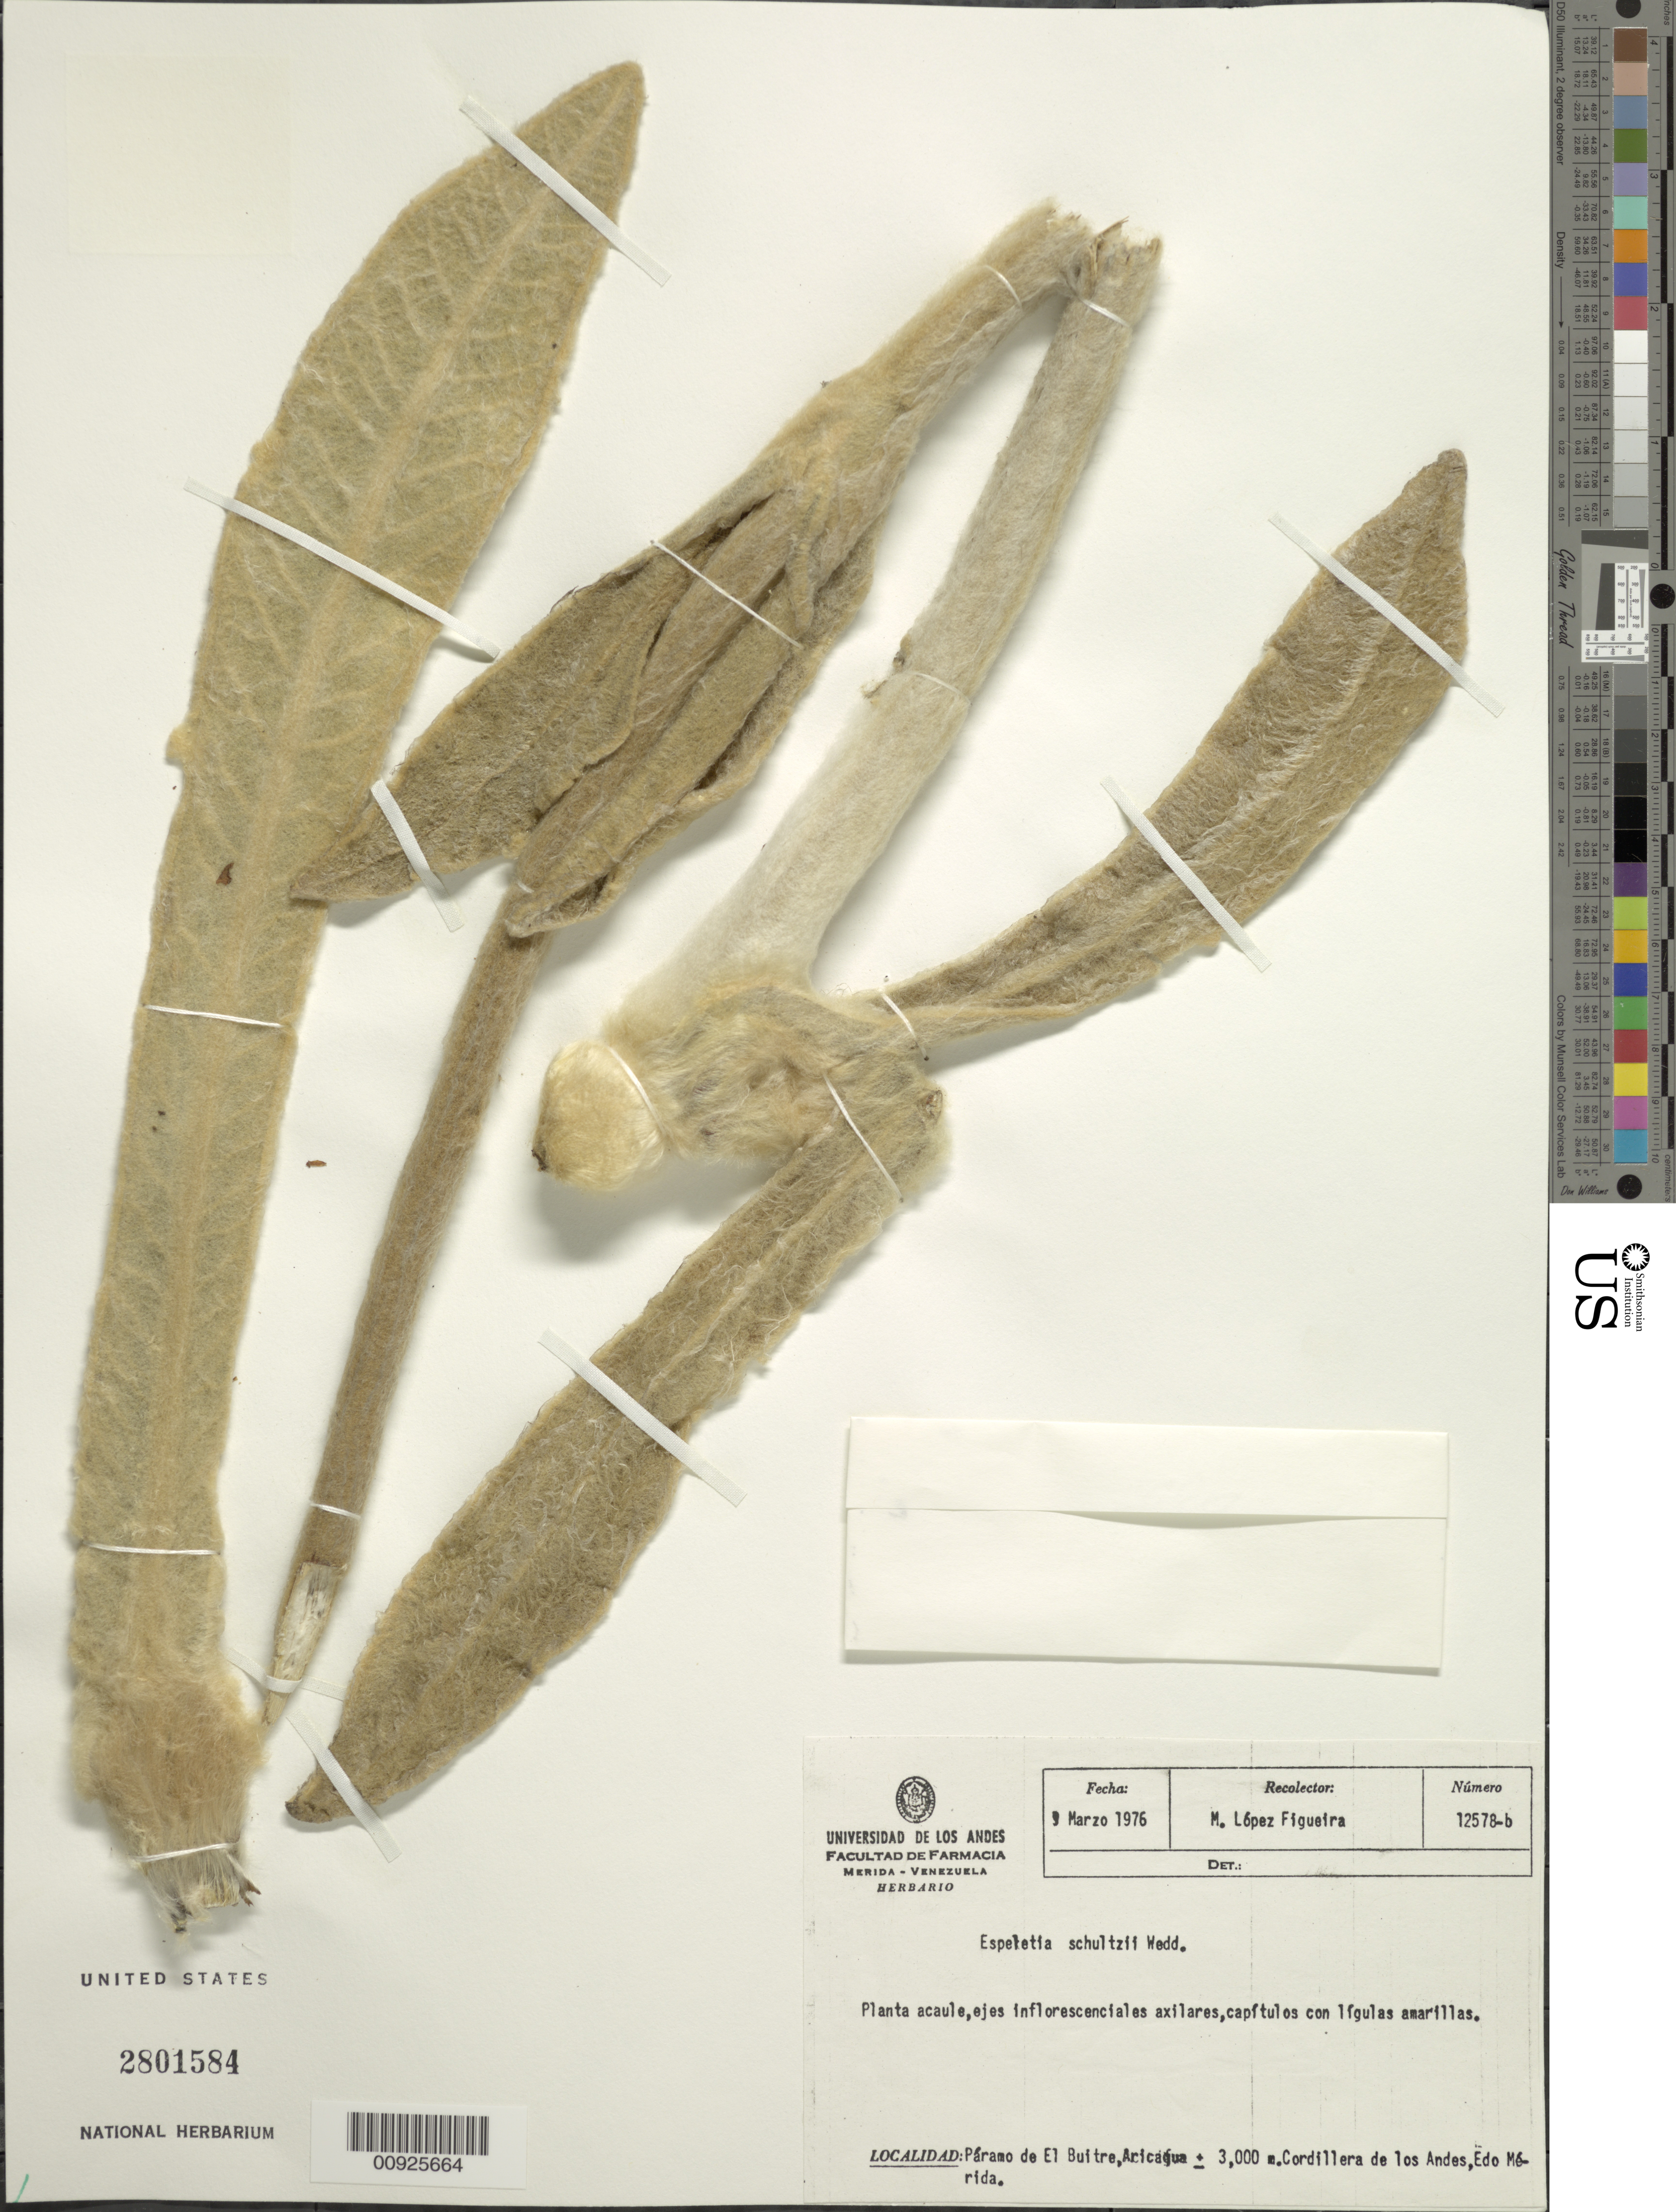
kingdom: Plantae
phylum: Tracheophyta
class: Magnoliopsida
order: Asterales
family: Asteraceae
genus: Espeletia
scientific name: Espeletia schultzii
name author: Wedd.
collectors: M. López Figueiras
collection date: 1976-03-09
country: Venezuela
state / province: Mérida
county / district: Aricagua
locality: P. del Buitre. Páramo de El Buitre, Aricagua.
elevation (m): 3000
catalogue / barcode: US 2801584